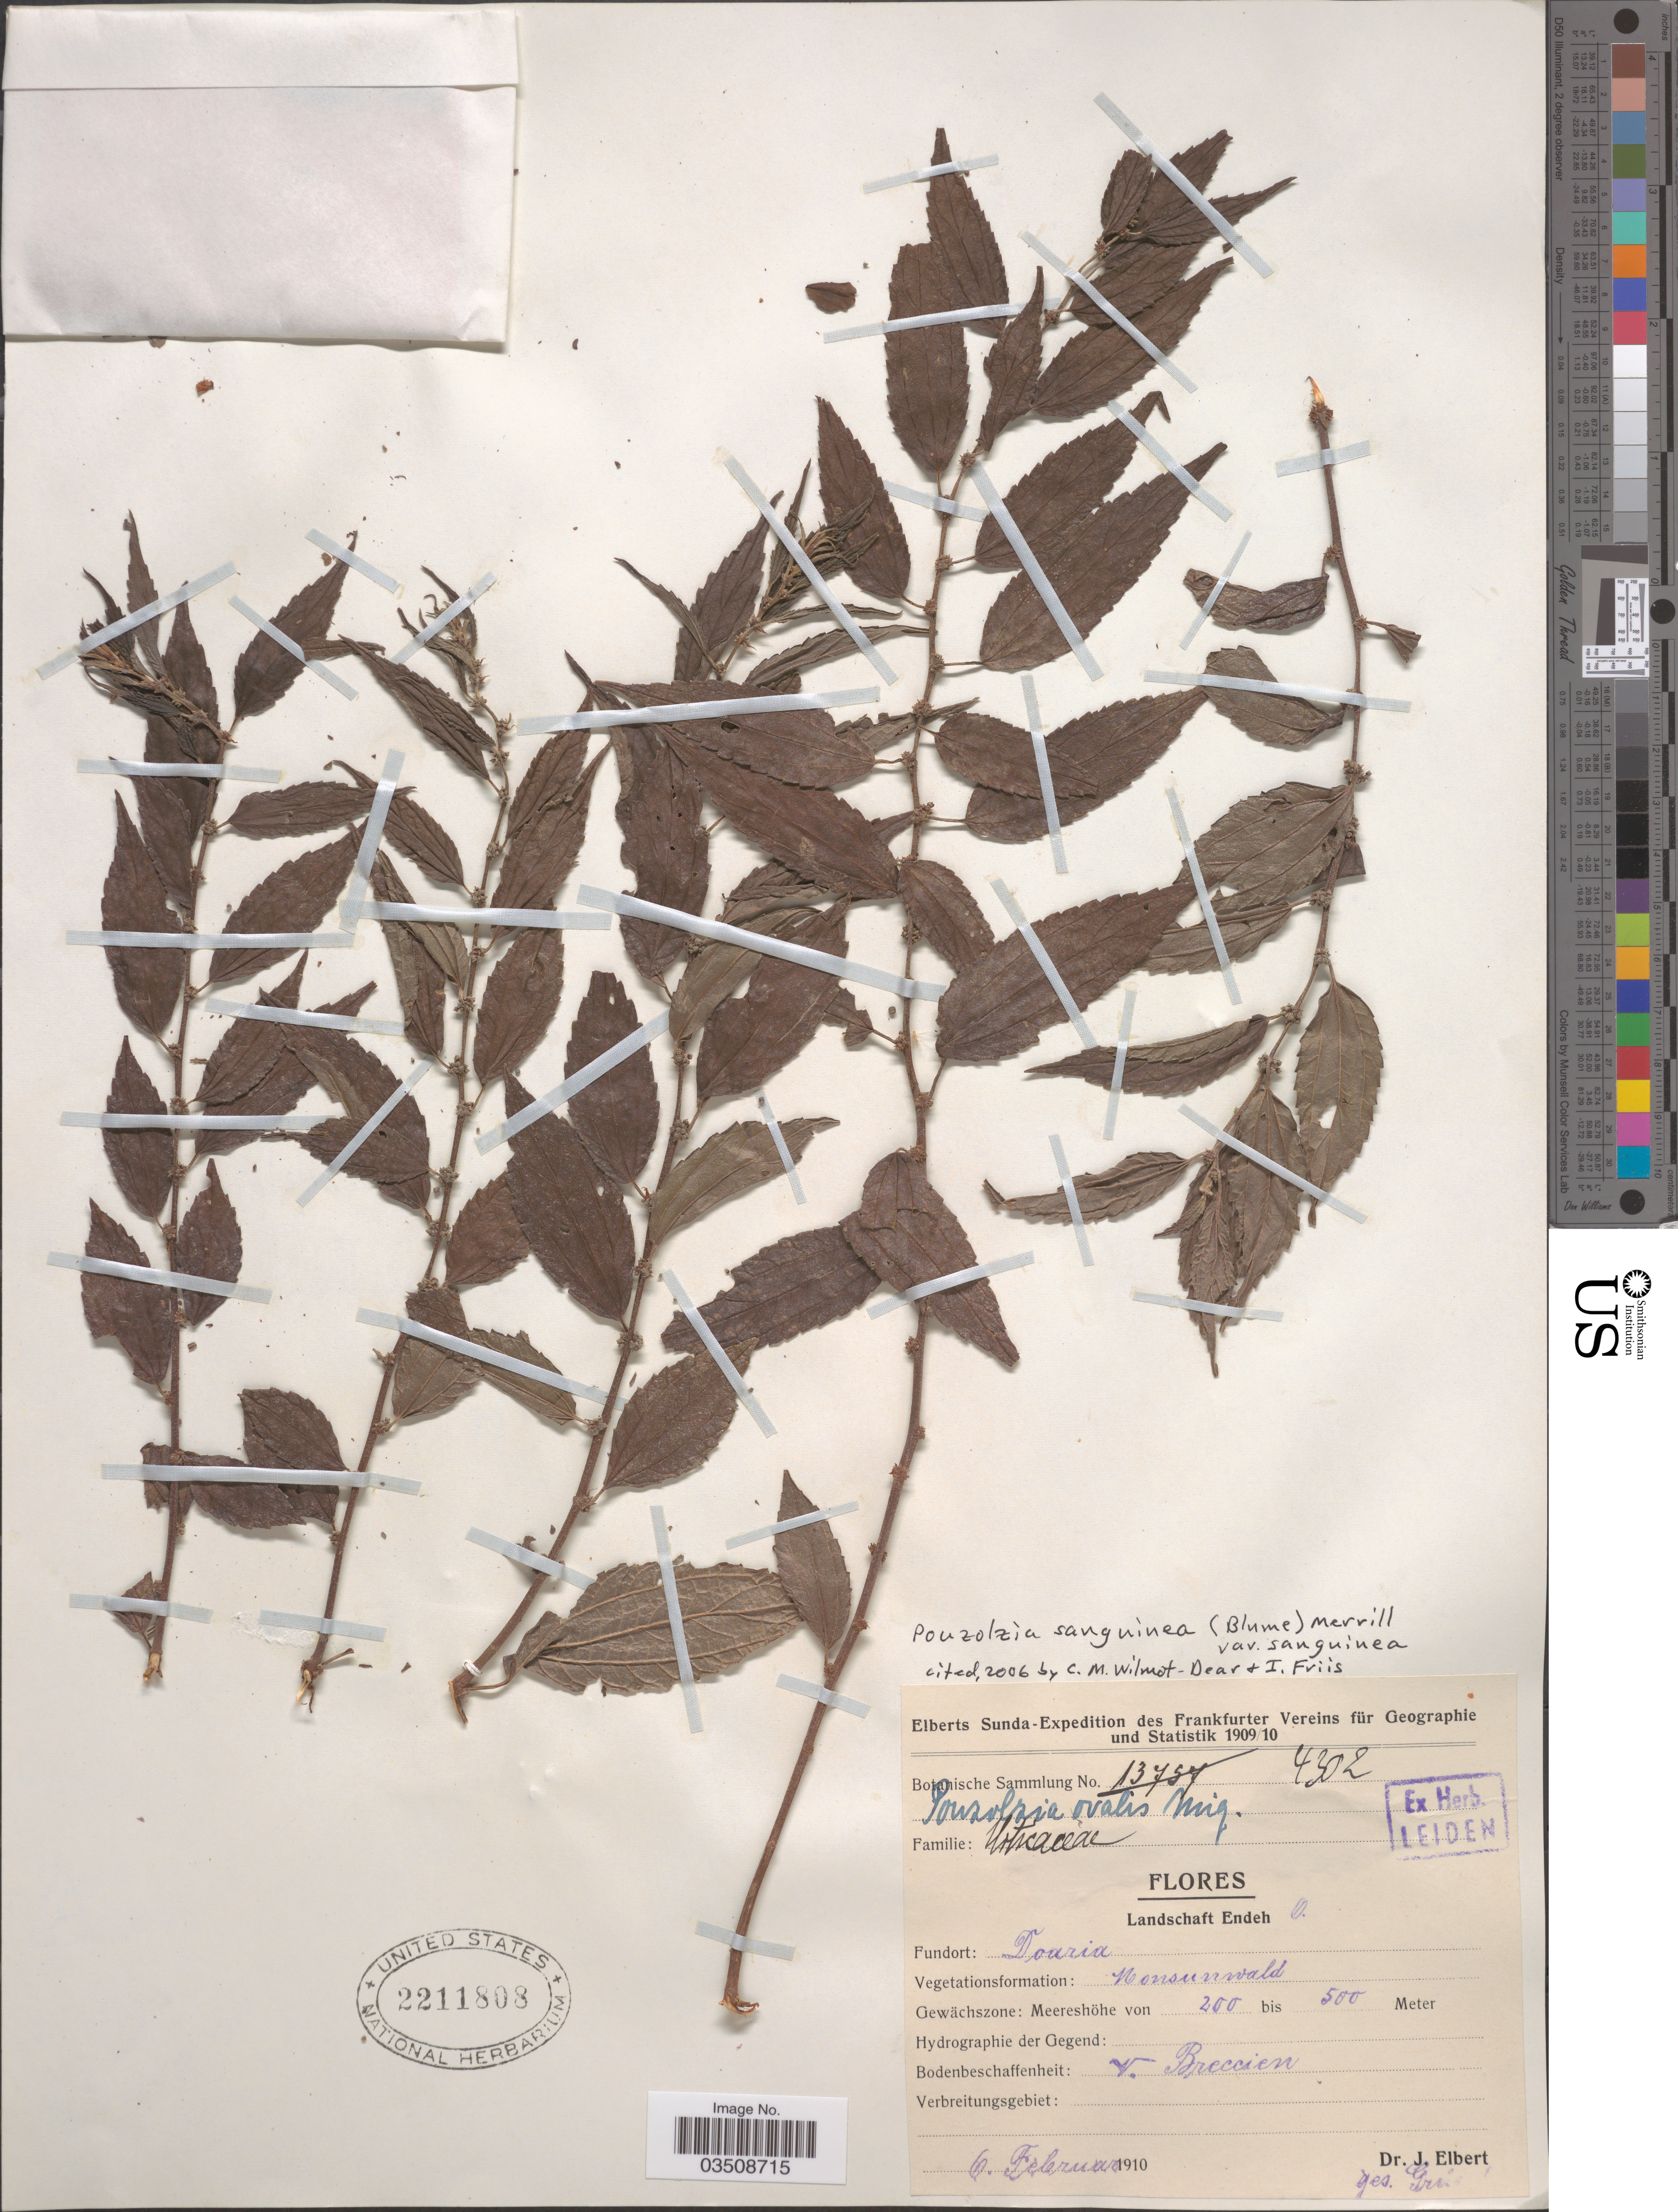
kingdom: Plantae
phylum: Tracheophyta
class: Magnoliopsida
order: Rosales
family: Urticaceae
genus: Pouzolzia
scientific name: Pouzolzia sanguinea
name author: (Blume) Merr.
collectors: J. Elbert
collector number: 4302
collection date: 1910-02-06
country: Indonesia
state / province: Nusa Tenggara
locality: Flores. Landschaft Endeh. Doaria.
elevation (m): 200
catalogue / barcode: US 2211808